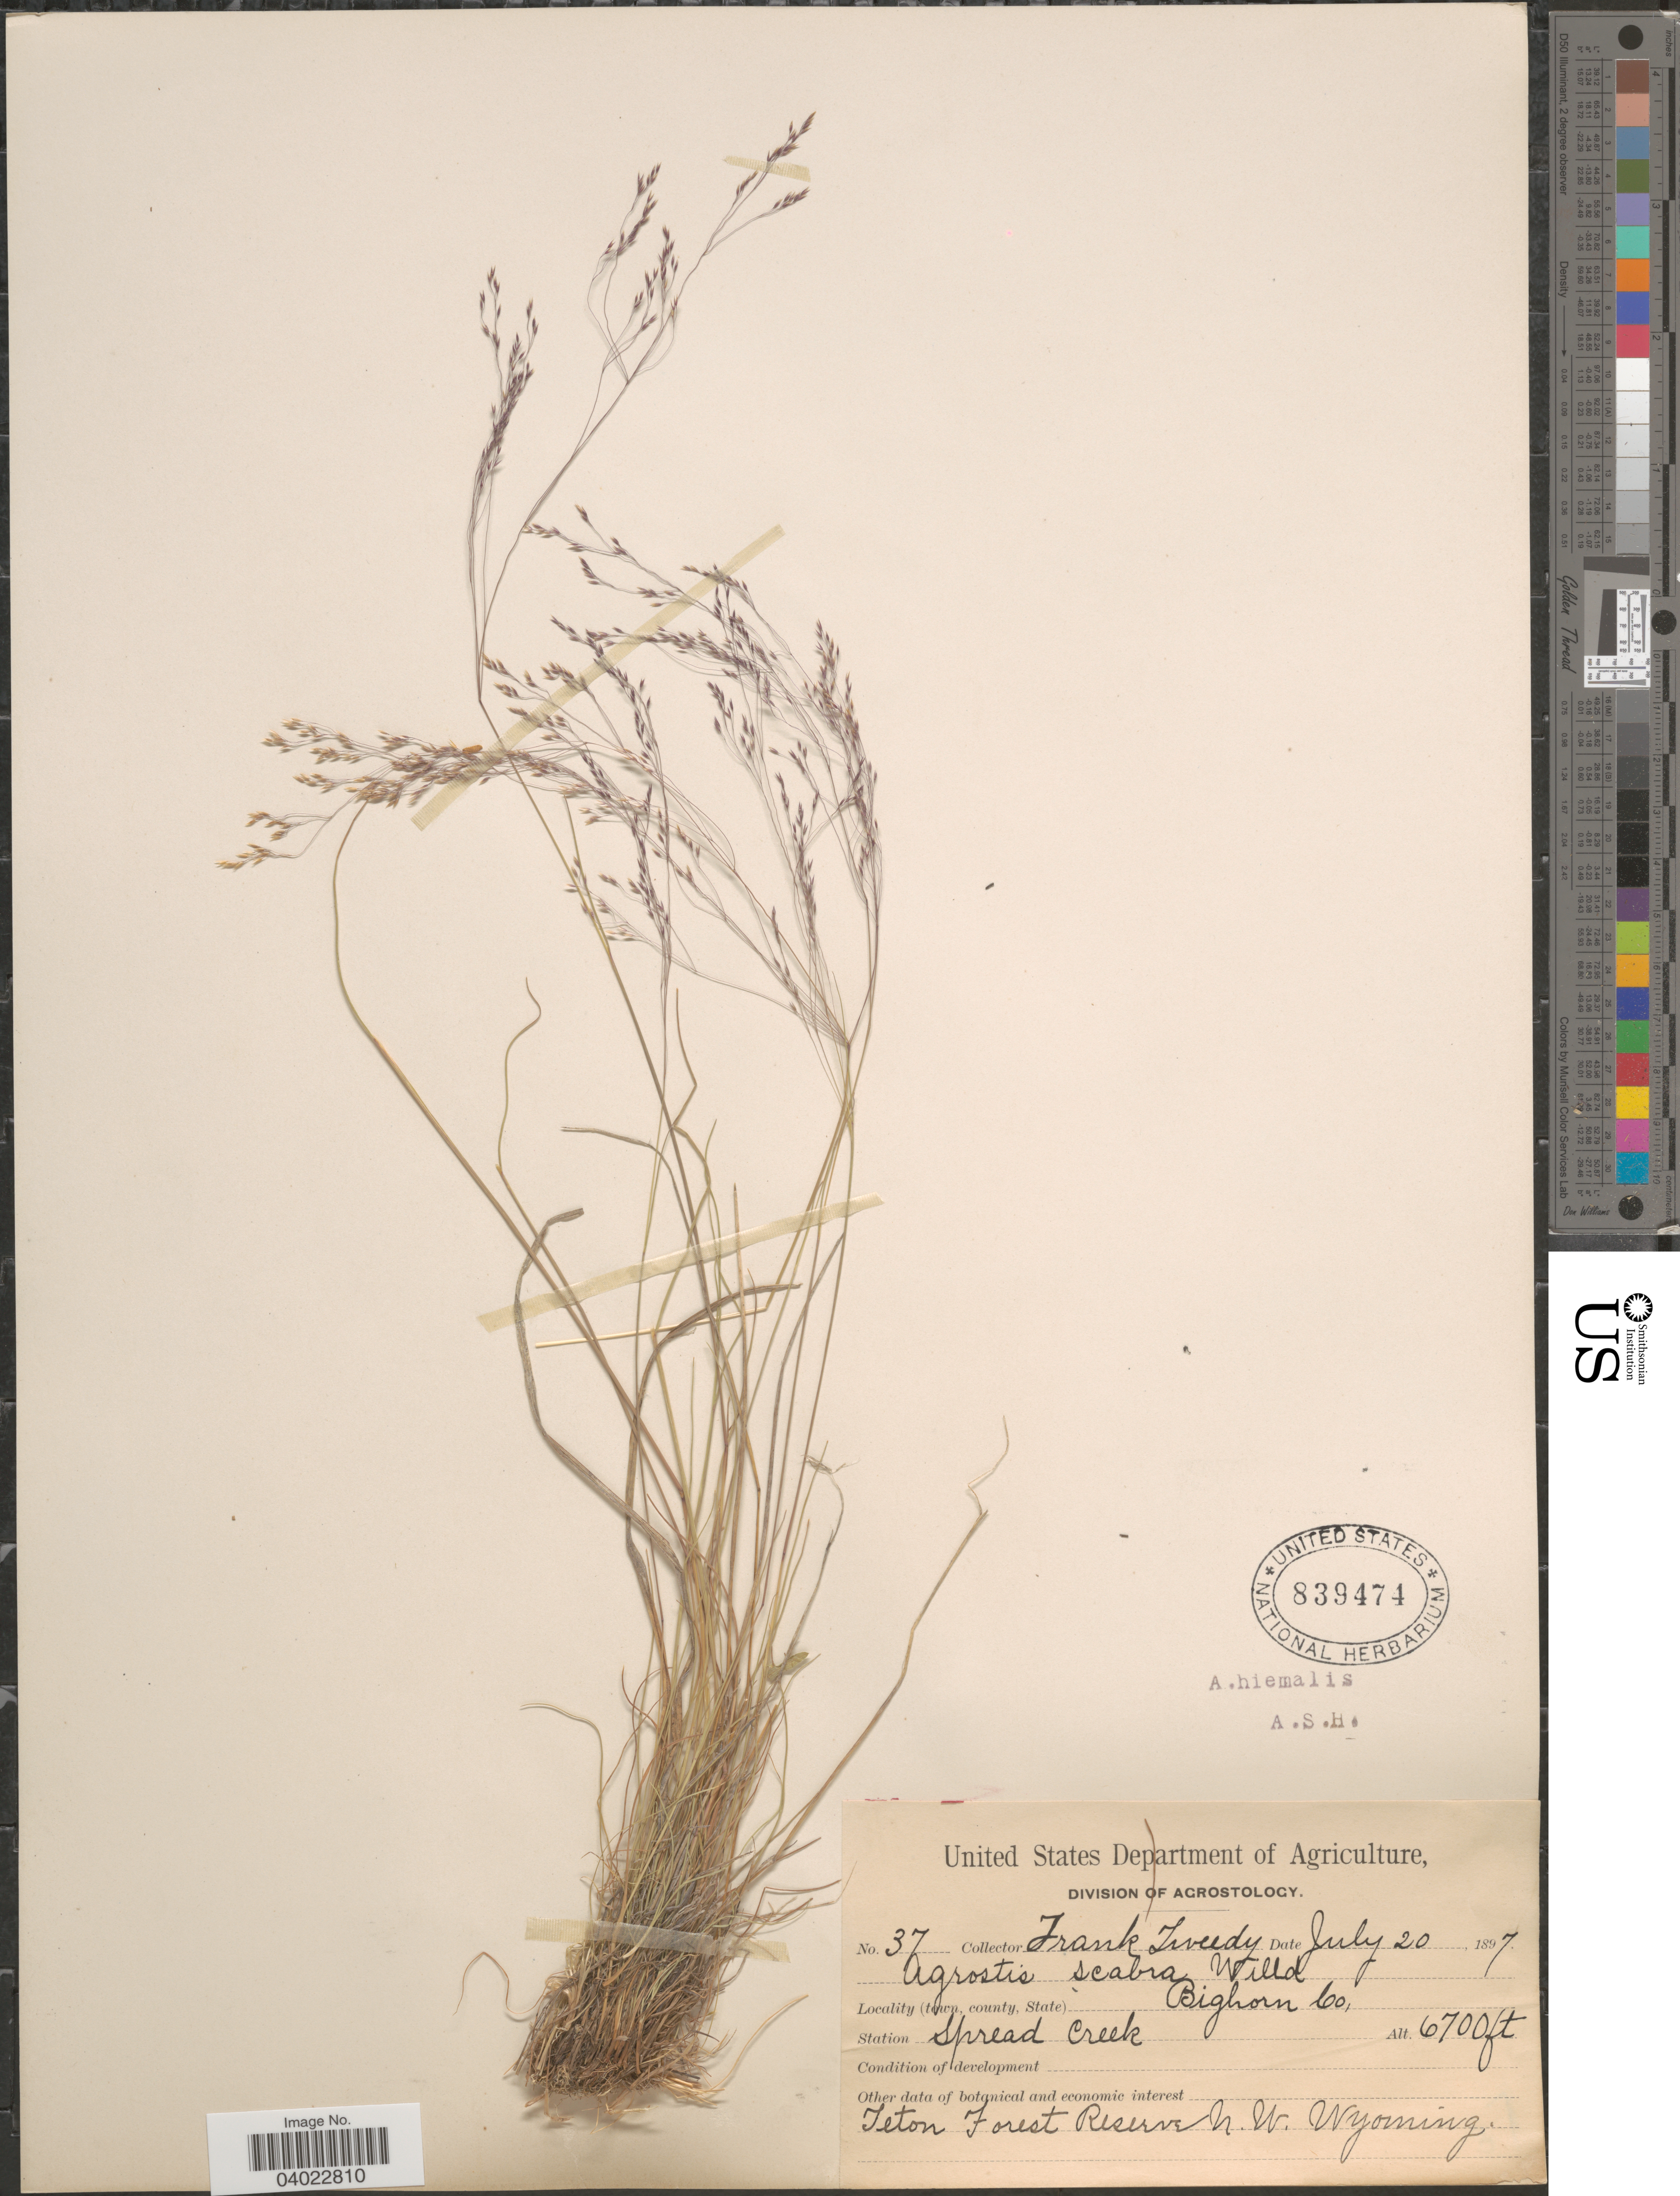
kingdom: Plantae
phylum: Tracheophyta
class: Liliopsida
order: Poales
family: Poaceae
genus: Agrostis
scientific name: Agrostis scabra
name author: Willd.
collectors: F. Tweedy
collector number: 37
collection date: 1897-07-20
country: United States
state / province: Wyoming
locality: (town, county, State) Bighorn Co. Station Spread Creek. Teton Forest Reserve N. W. Wyoming.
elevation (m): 2042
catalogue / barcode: US 839474